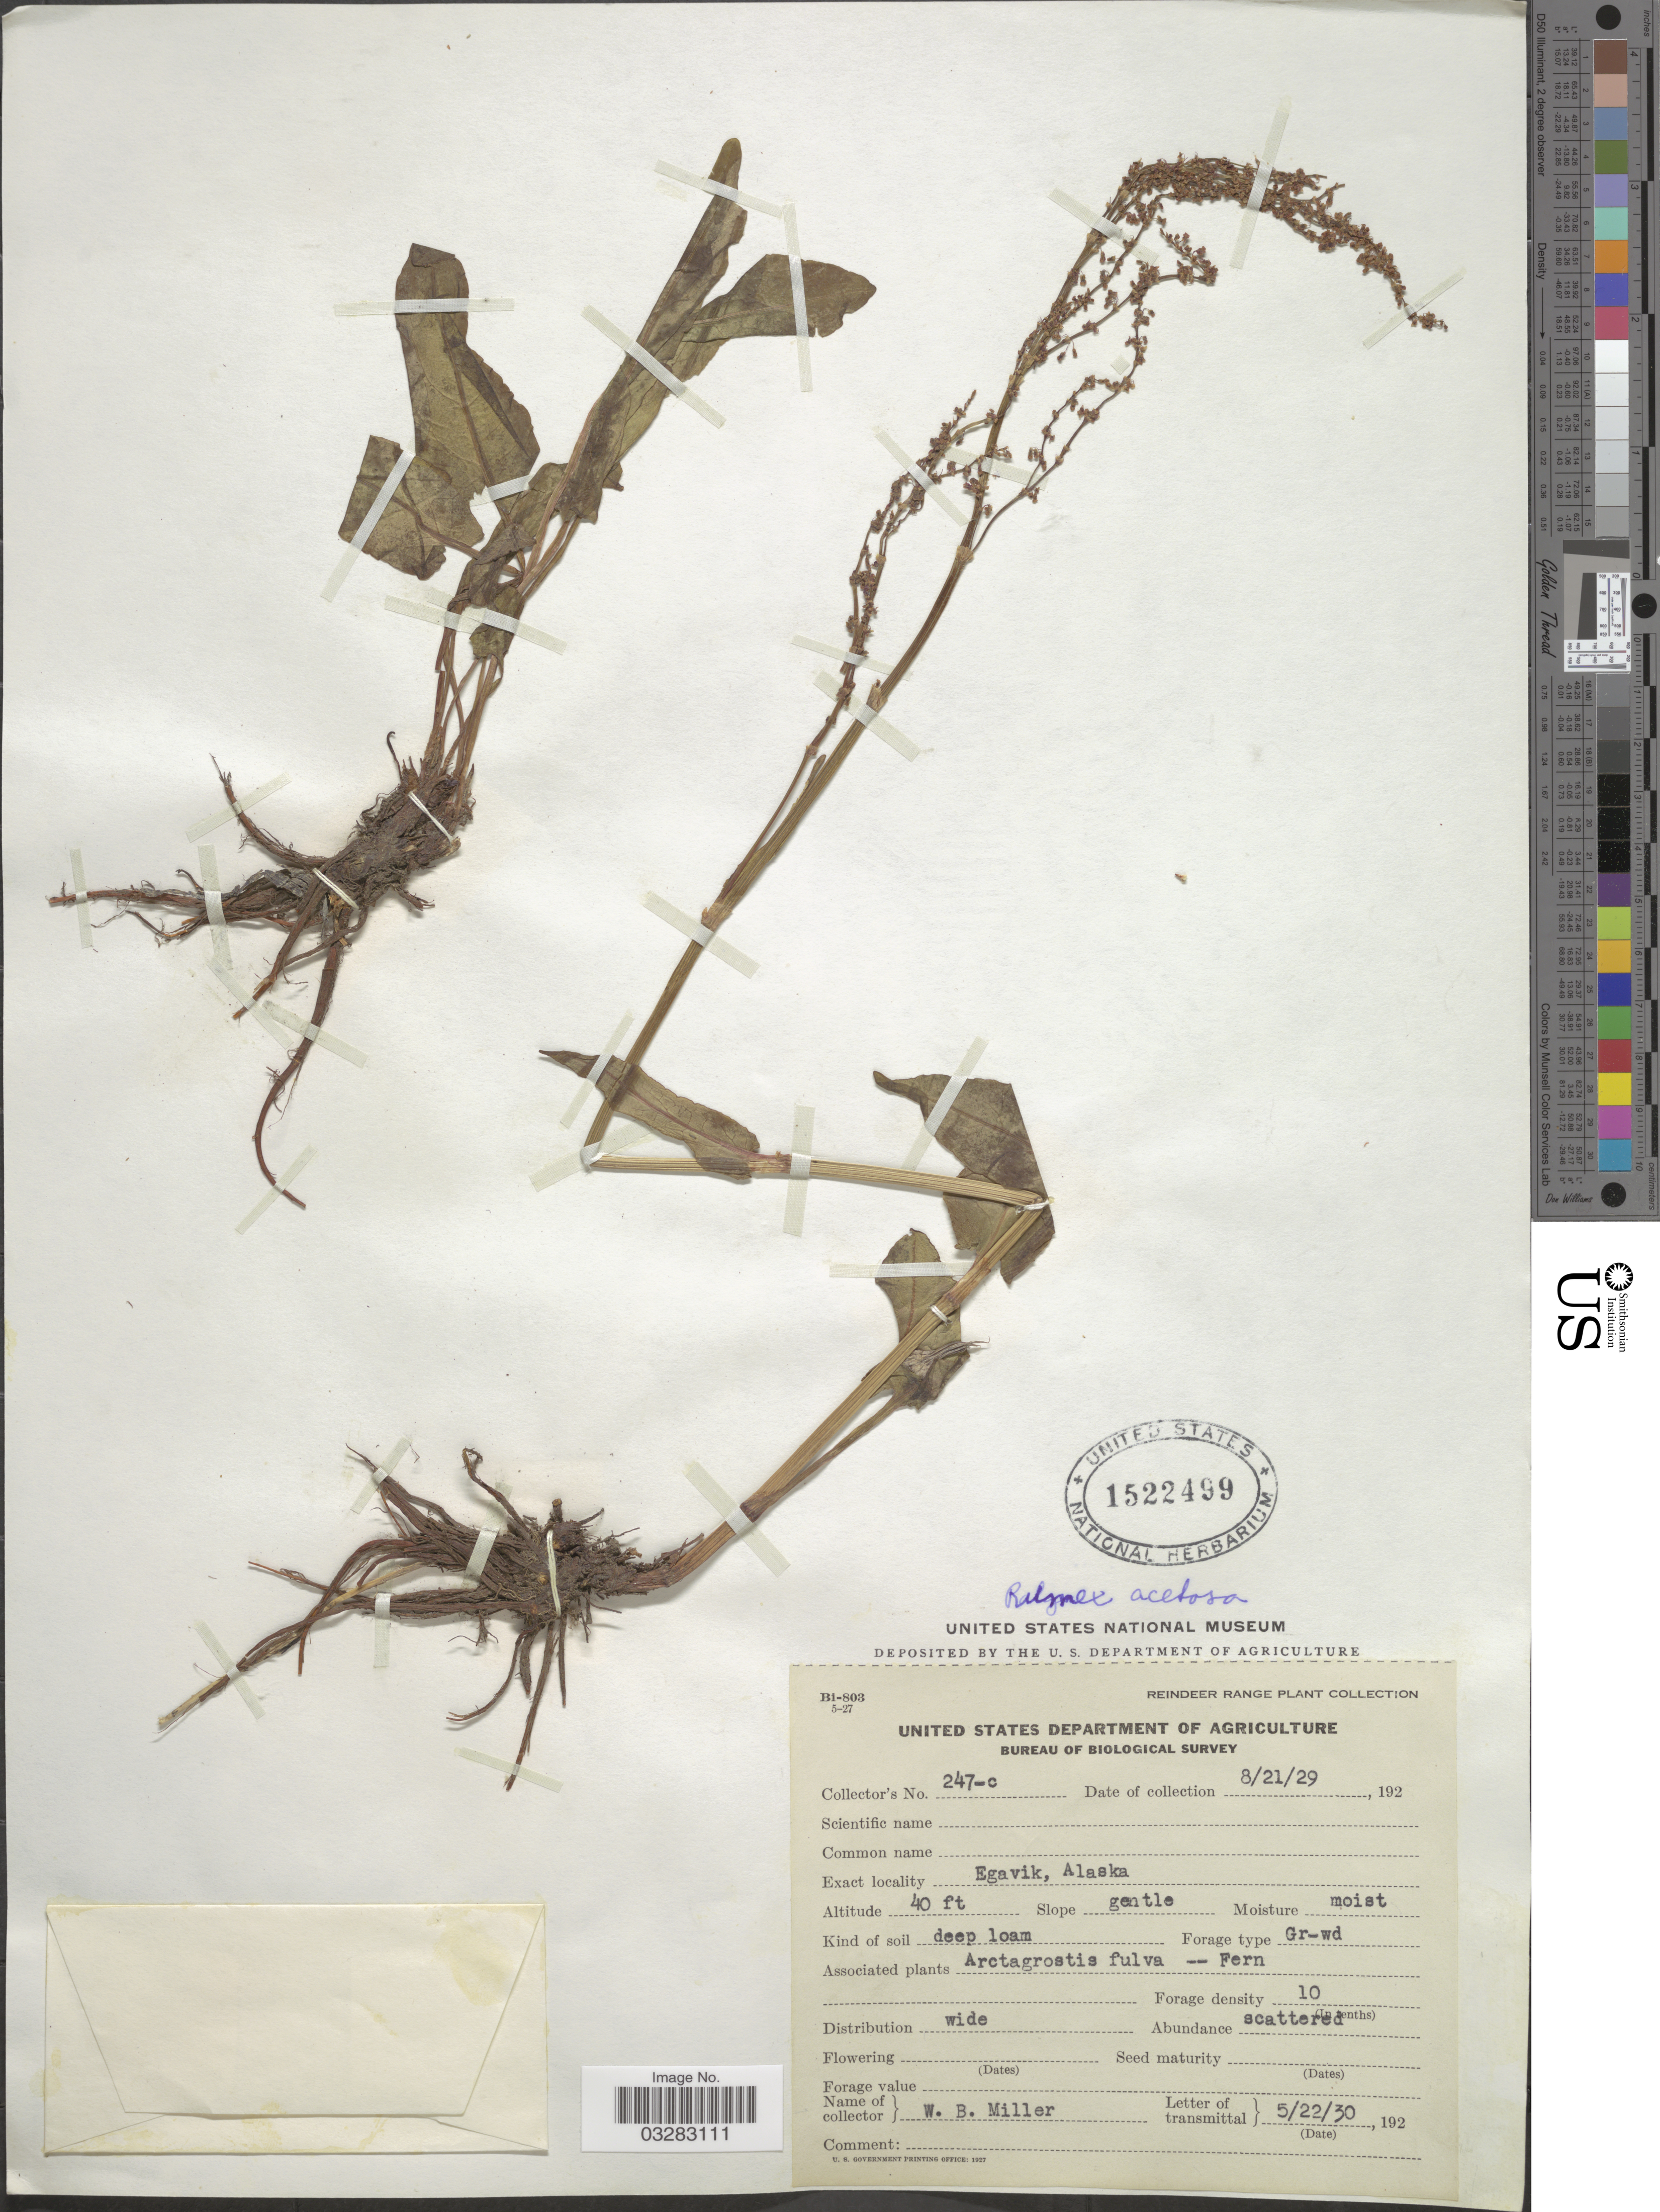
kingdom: Plantae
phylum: Tracheophyta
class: Magnoliopsida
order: Caryophyllales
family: Polygonaceae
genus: Rumex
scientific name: Rumex acetosa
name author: L.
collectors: W. Miller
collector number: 247-c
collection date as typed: Transcribed d/m/y: 21/8/29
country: United States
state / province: Alaska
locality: Egavik.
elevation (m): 12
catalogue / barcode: US 1522499